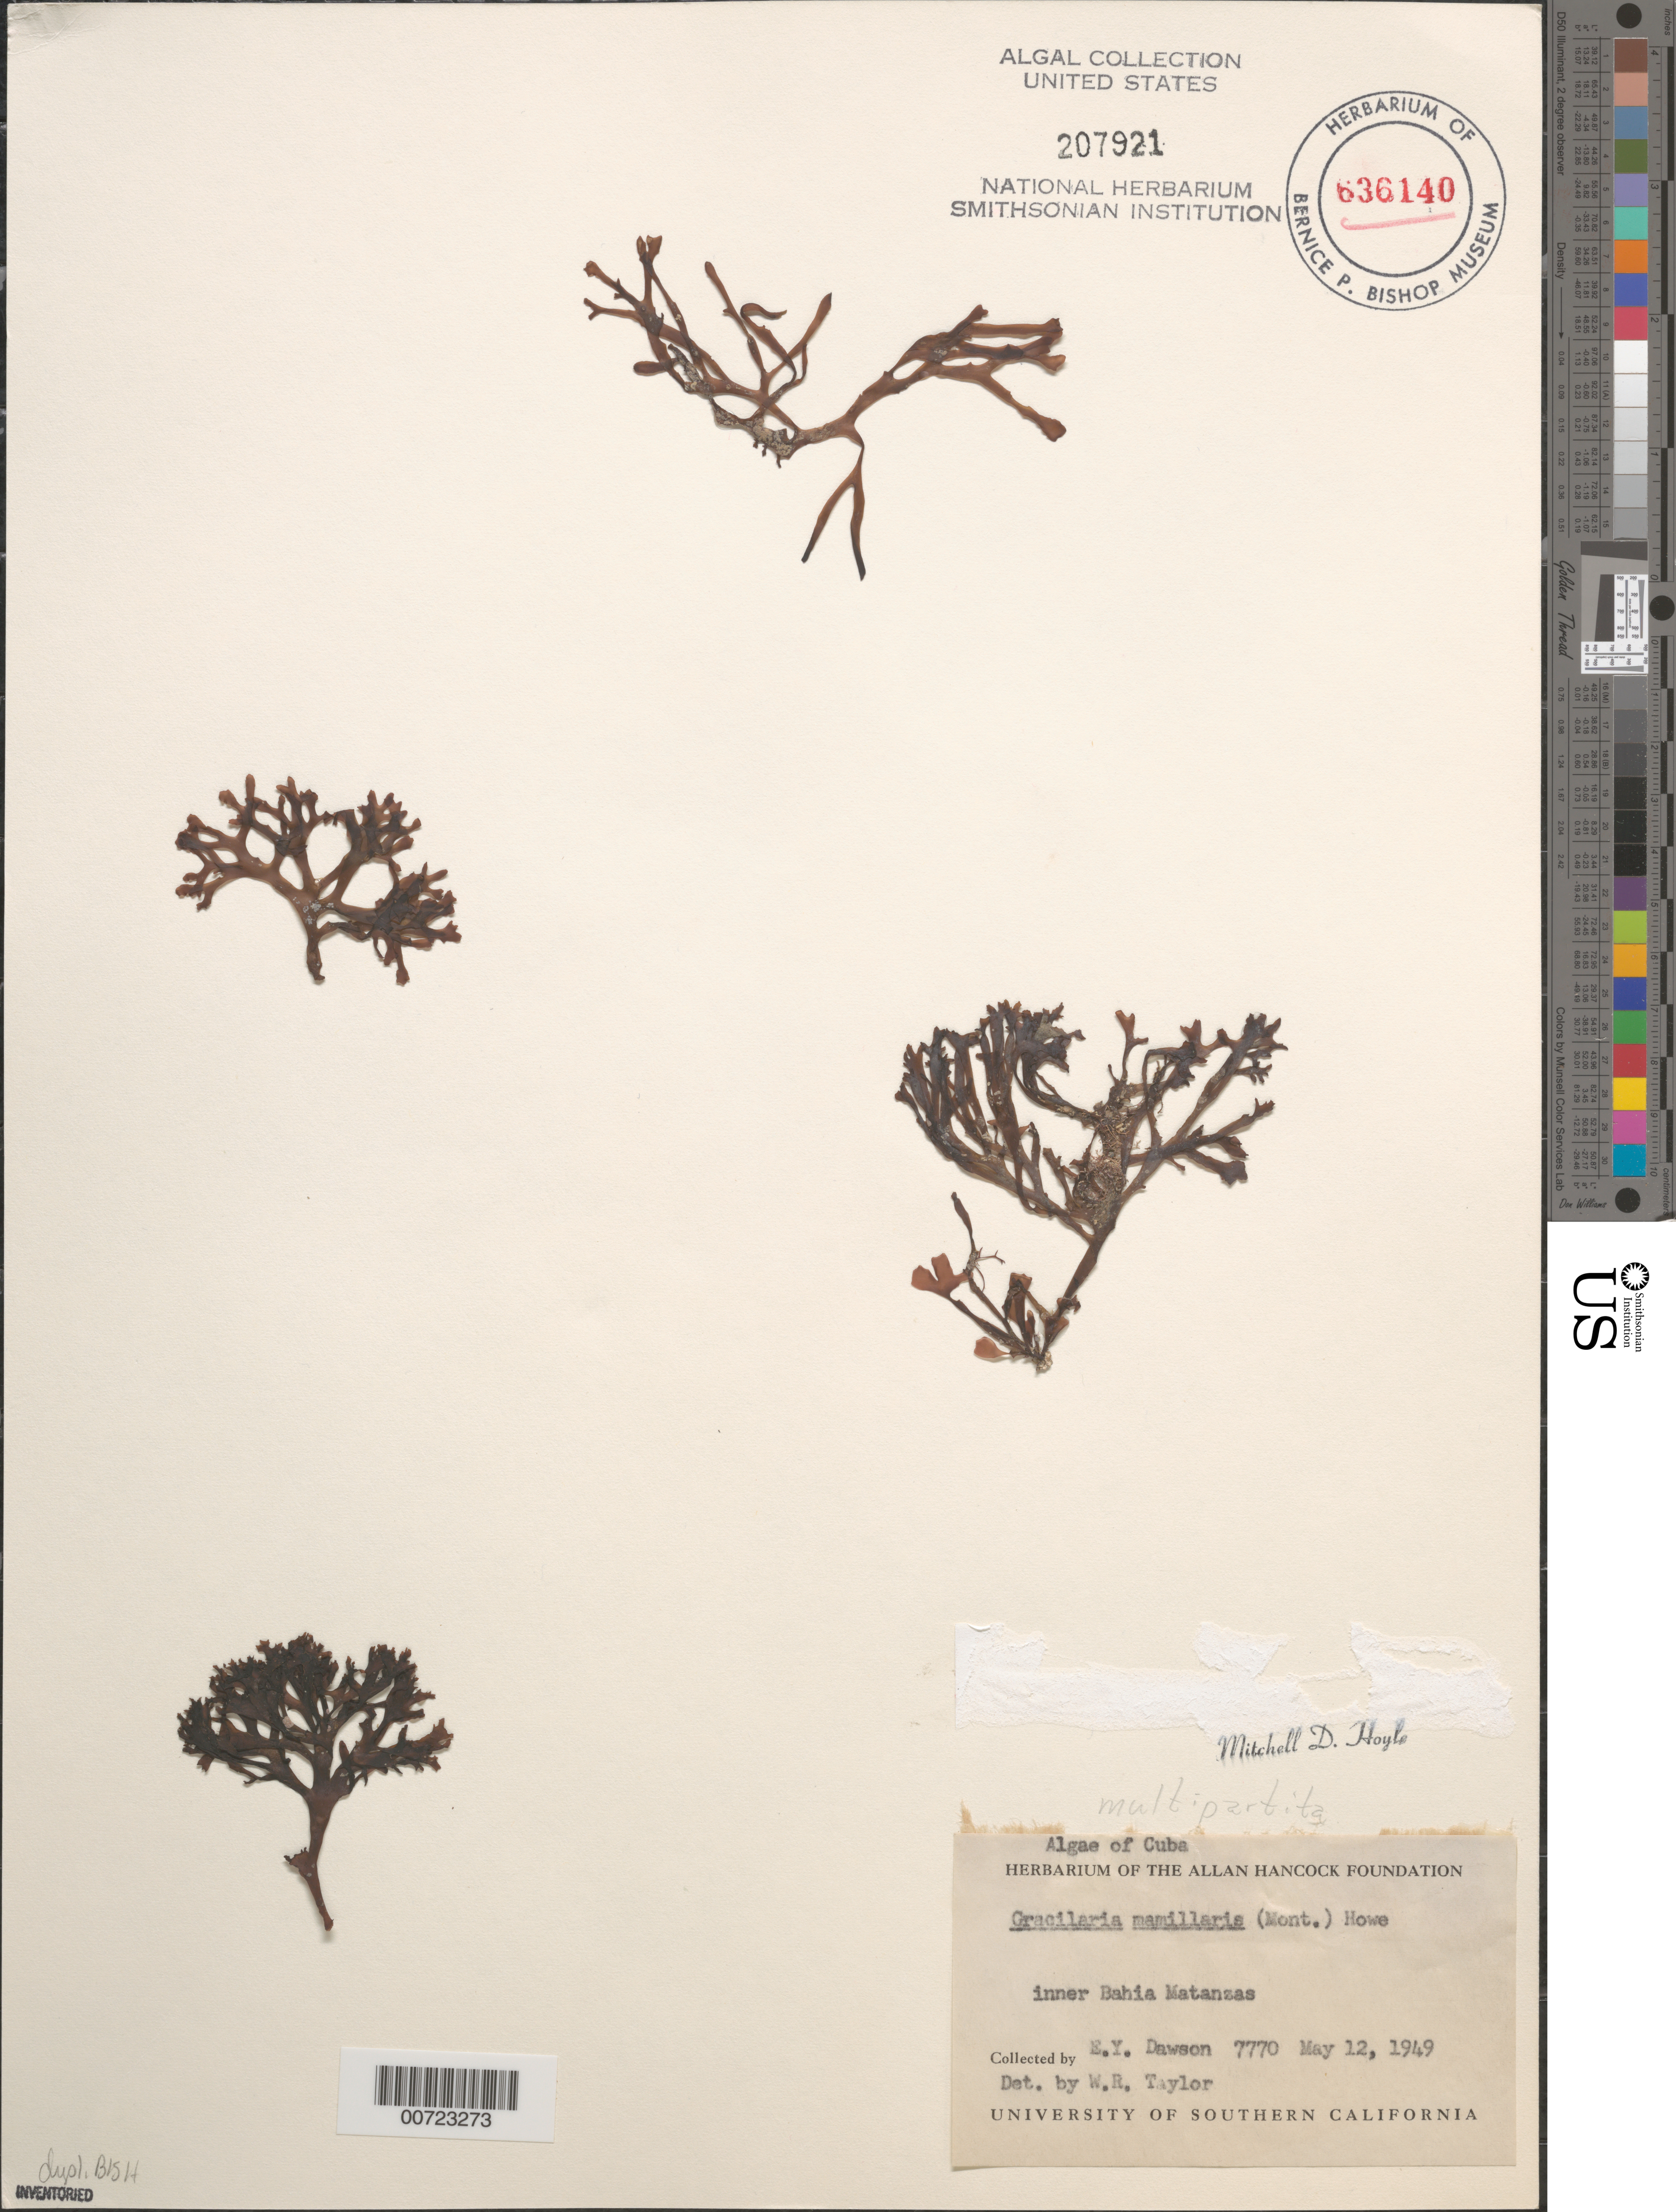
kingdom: Plantae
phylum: Rhodophyta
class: Florideophyceae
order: Gracilariales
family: Gracilariaceae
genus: Gracilaria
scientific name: Gracilaria mammillaris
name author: (Mont.) M. Howe in Britton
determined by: Taylor, William R.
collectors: E. Y. Dawson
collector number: EYD 7770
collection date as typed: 12 May 1949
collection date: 1949-05-12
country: Cuba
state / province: Matanzas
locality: Inner Bahia Matanzas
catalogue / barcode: US 207921